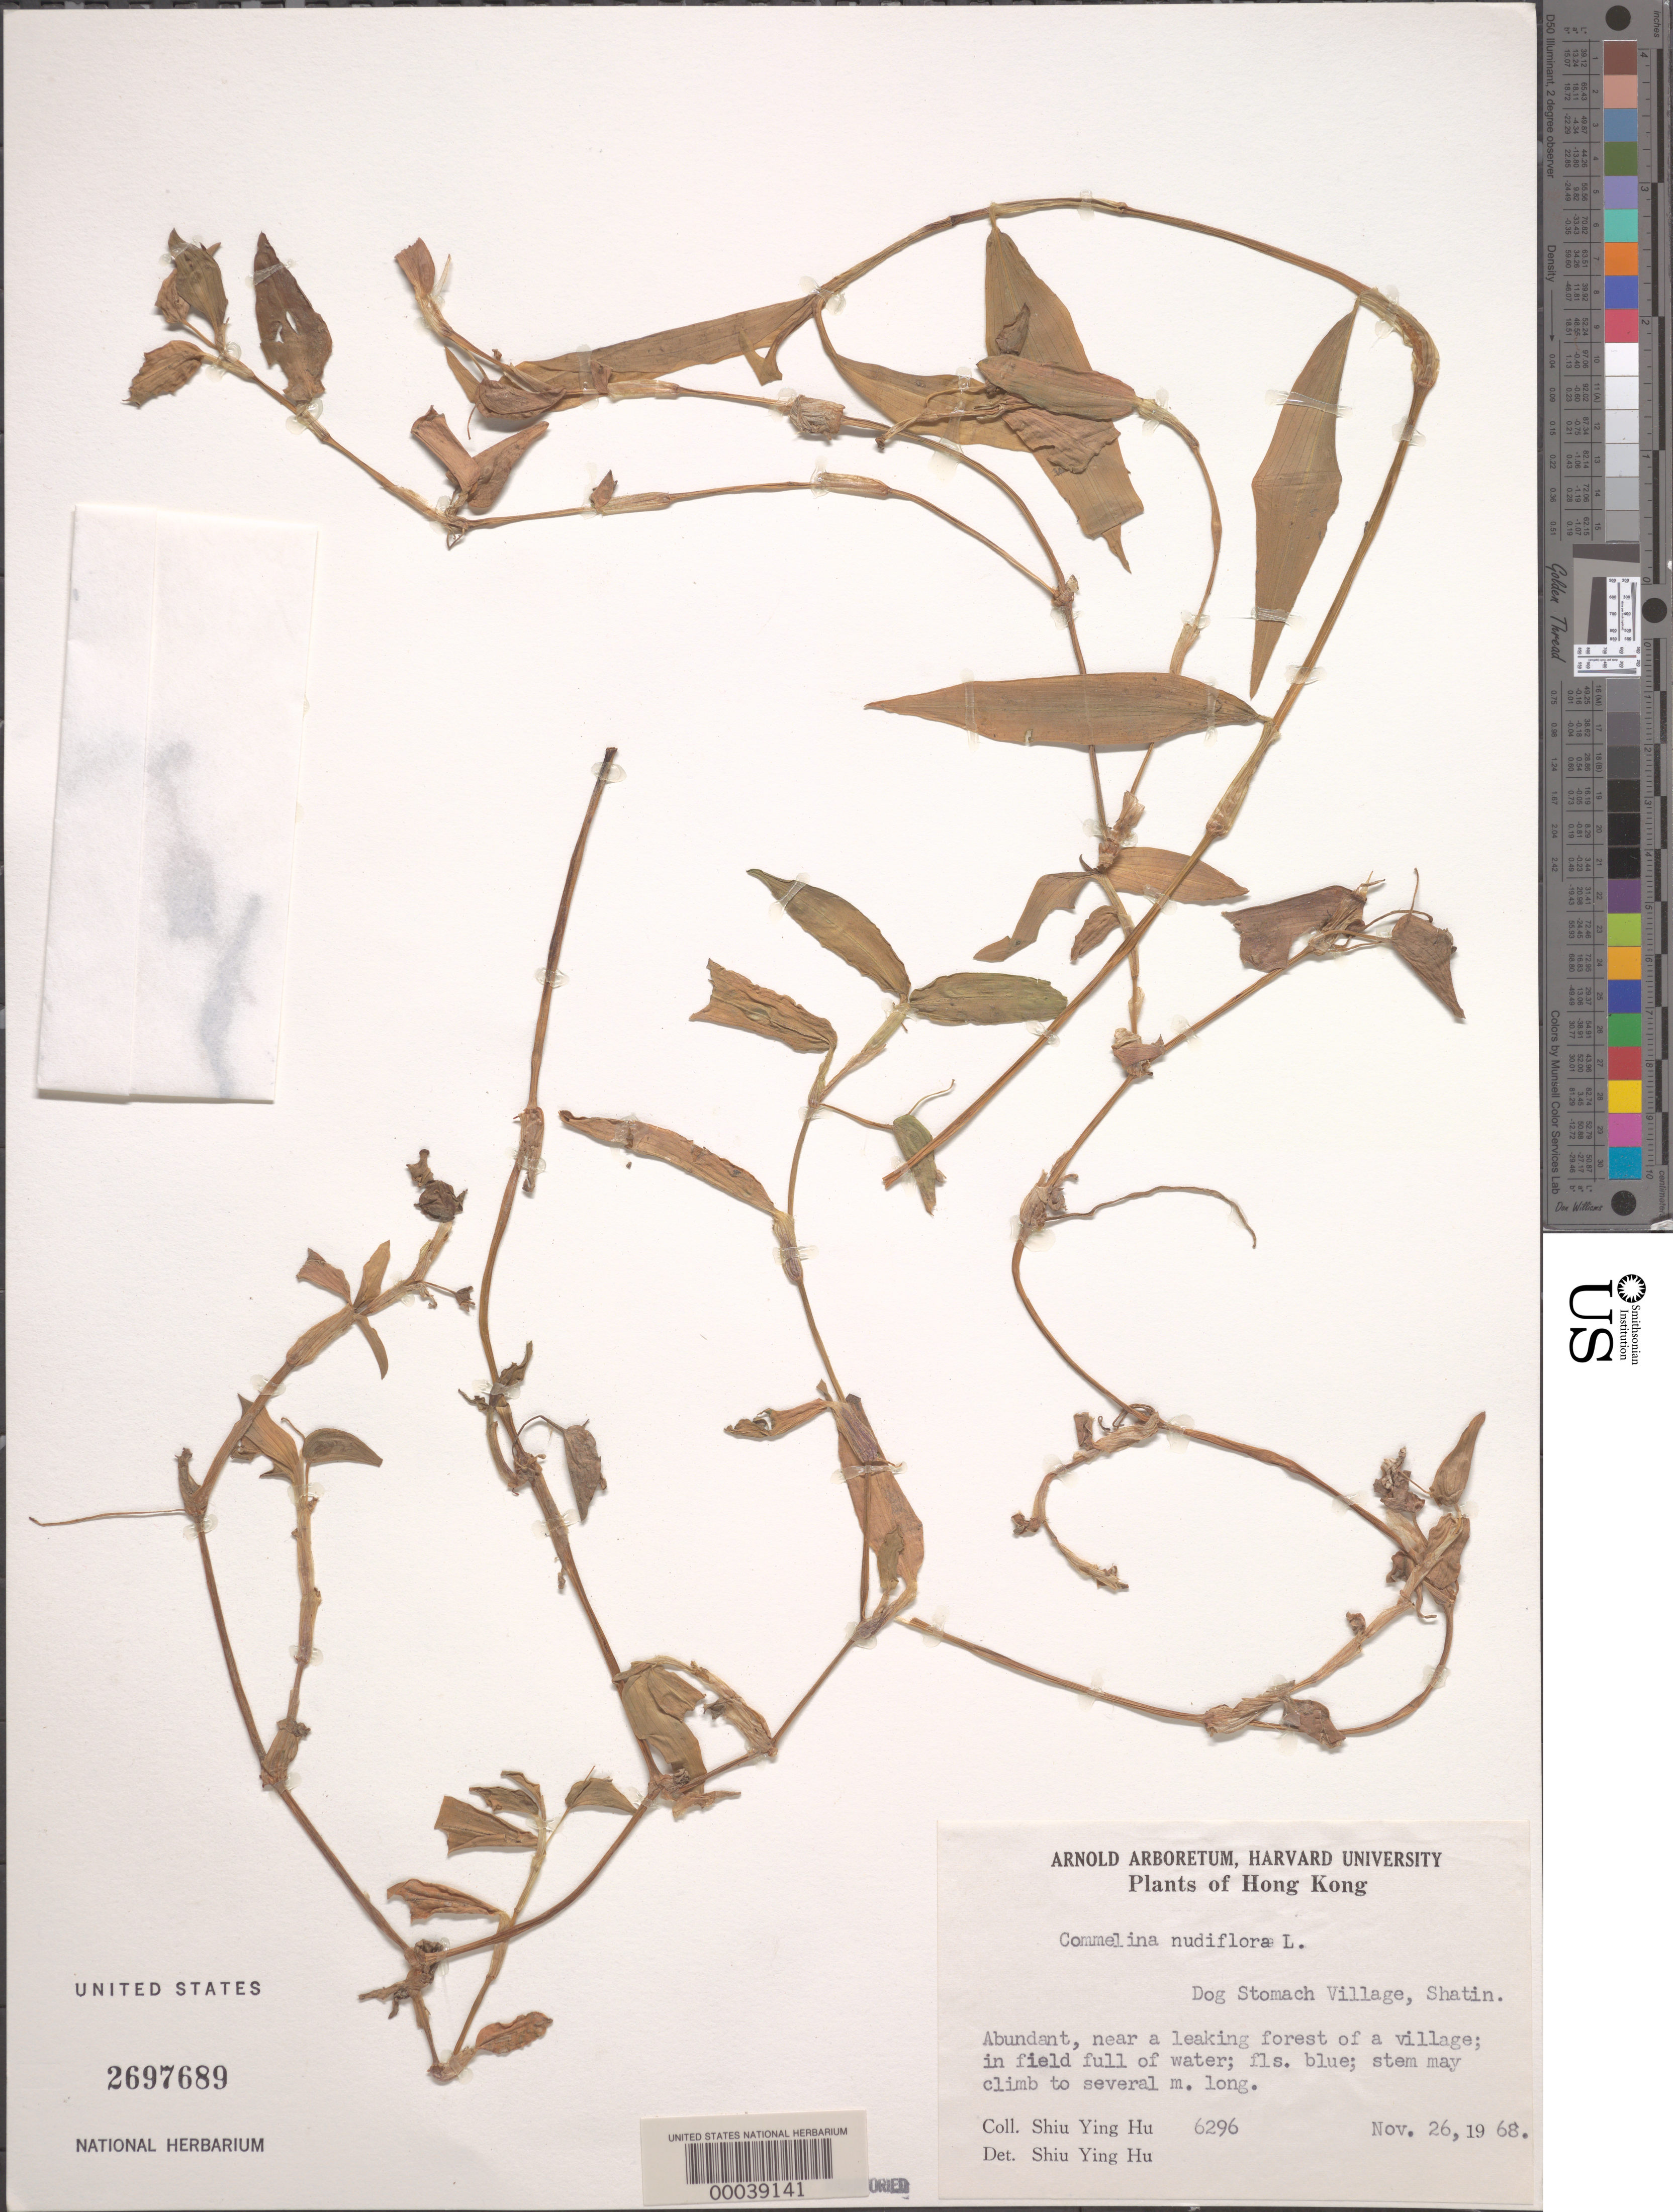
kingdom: Plantae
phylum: Tracheophyta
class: Liliopsida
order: Commelinales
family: Commelinaceae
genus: Commelina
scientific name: Commelina diffusa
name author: Burm. f.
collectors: S. Y. Hu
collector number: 6296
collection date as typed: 26 Nov 1968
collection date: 1968-11-26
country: China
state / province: Hong Kong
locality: Dog stomach village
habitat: Field full of water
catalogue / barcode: US 2697689